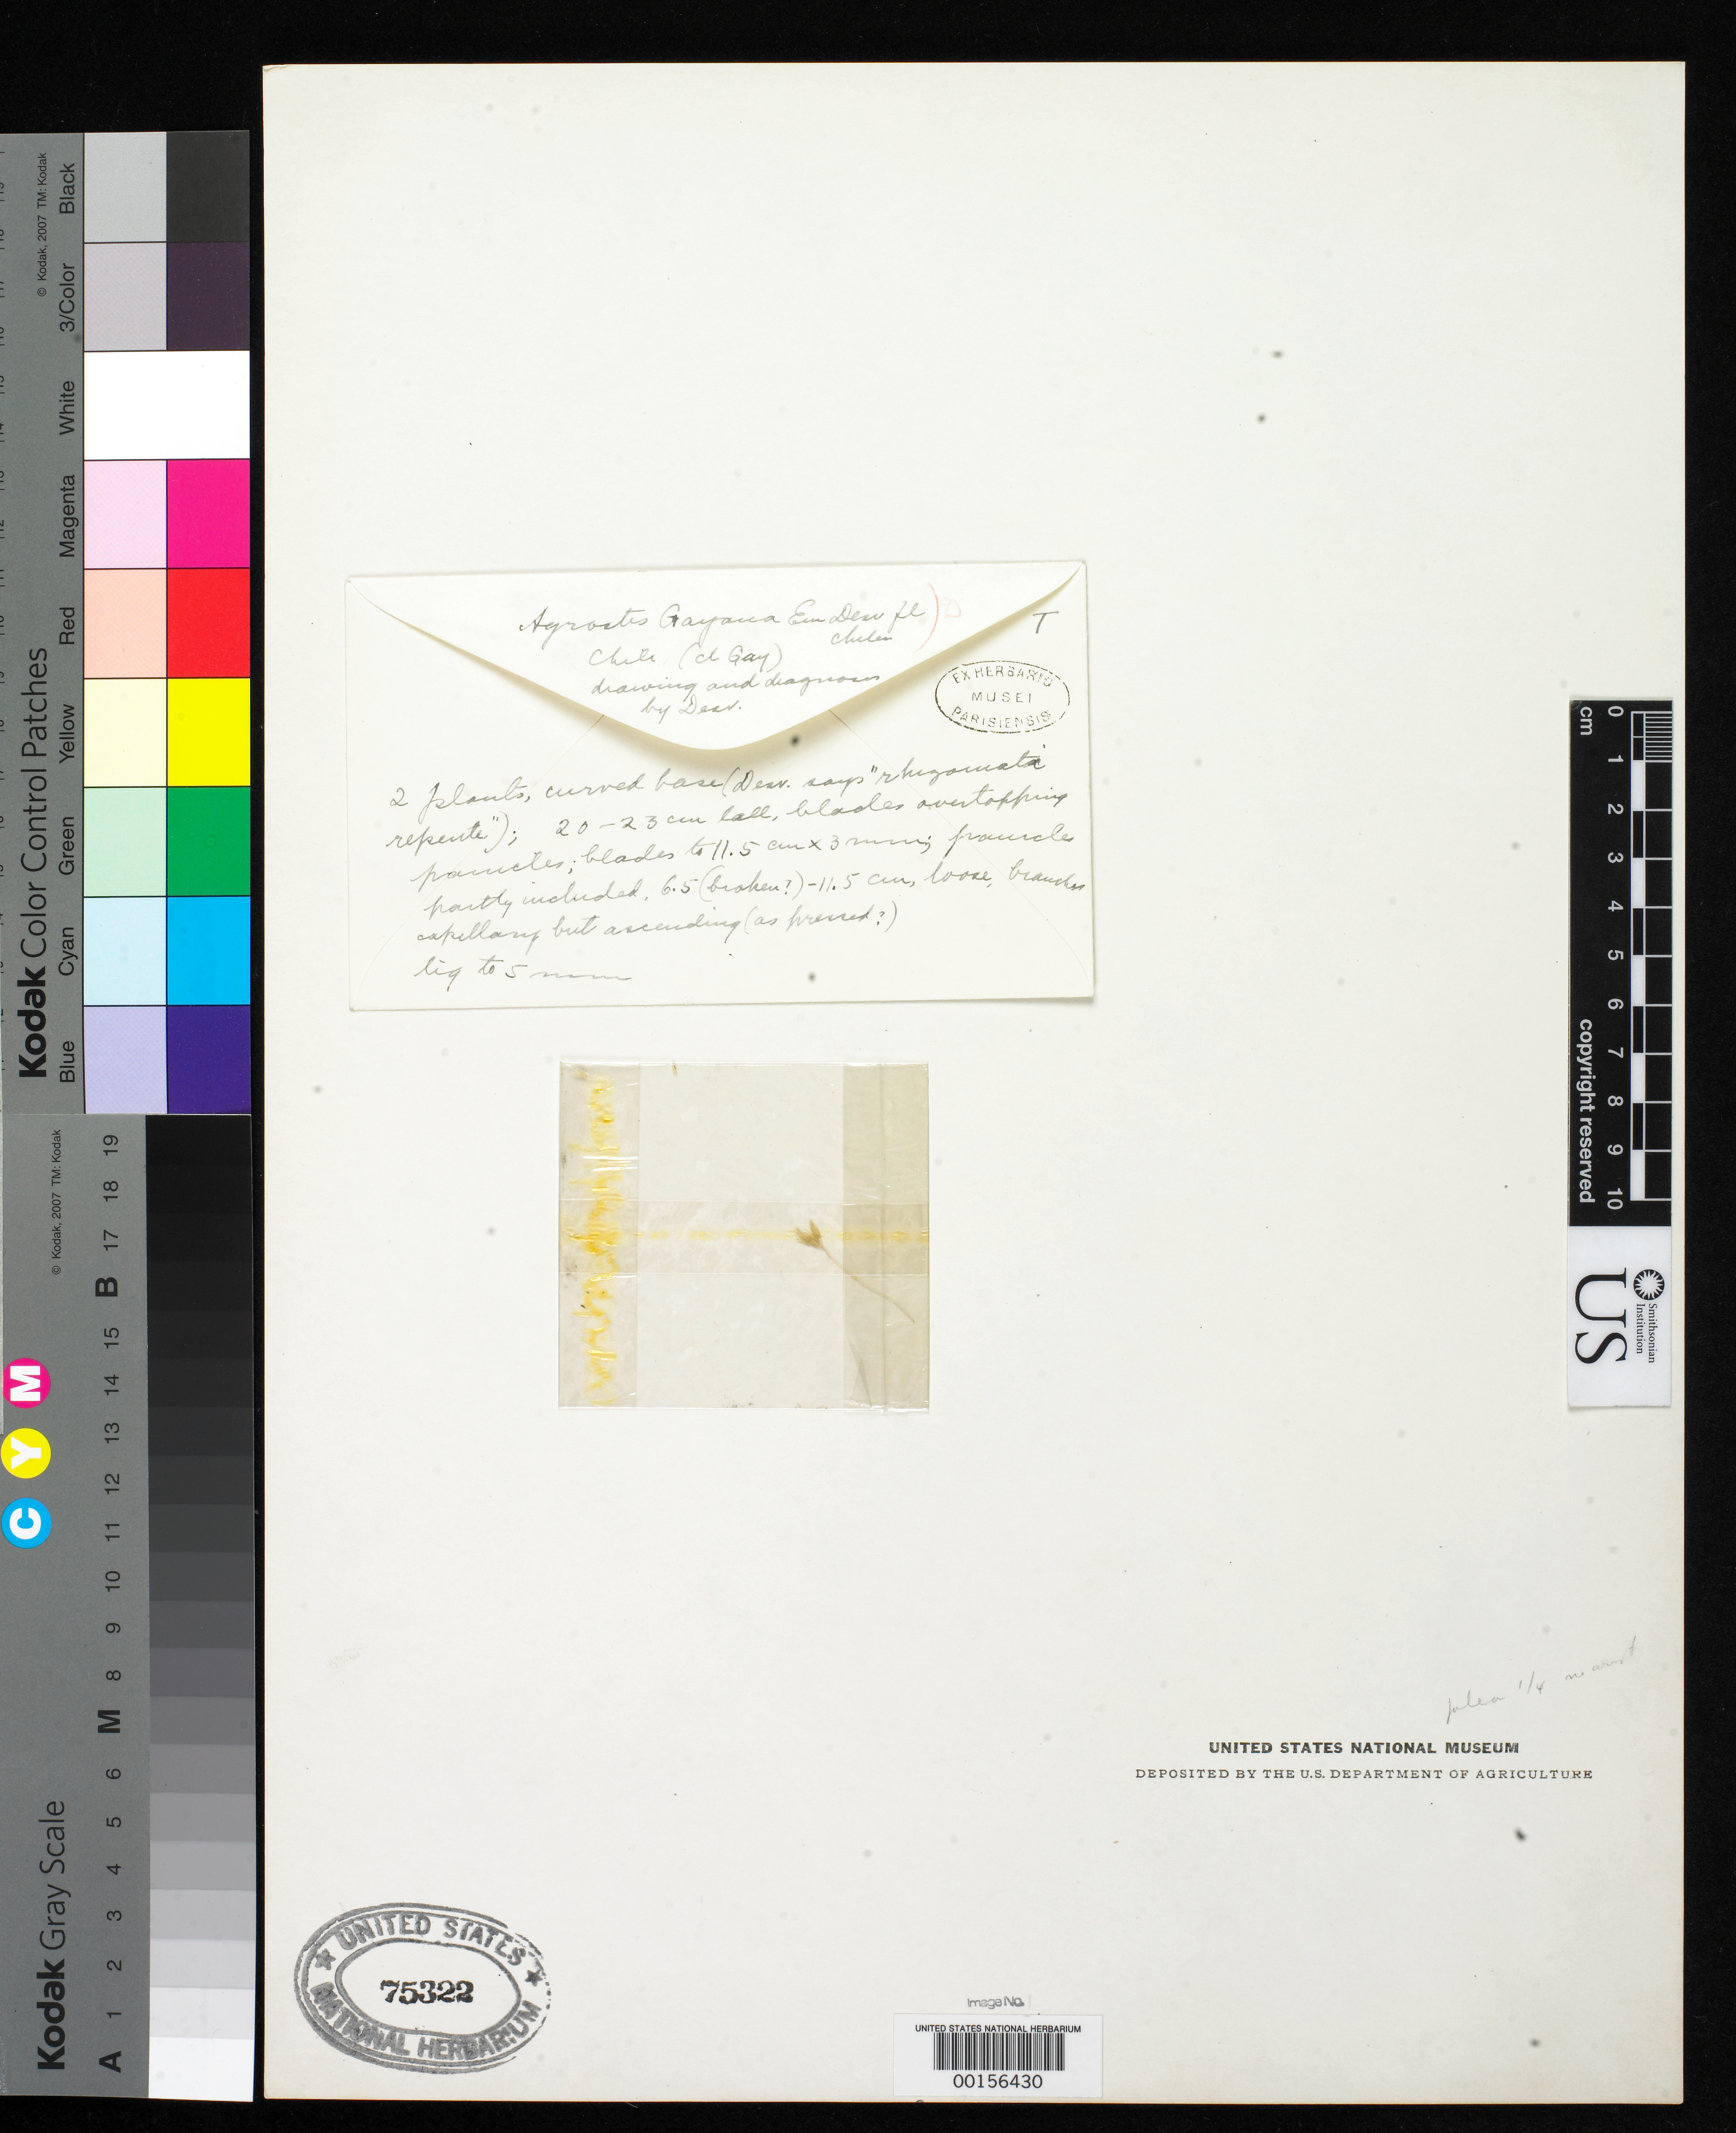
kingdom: Plantae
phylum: Tracheophyta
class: Liliopsida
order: Poales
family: Poaceae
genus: Agrostis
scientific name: Agrostis gayana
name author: É. Desv. in Gay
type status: Type Fragment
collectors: C. Gay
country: Chile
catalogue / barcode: US 75322